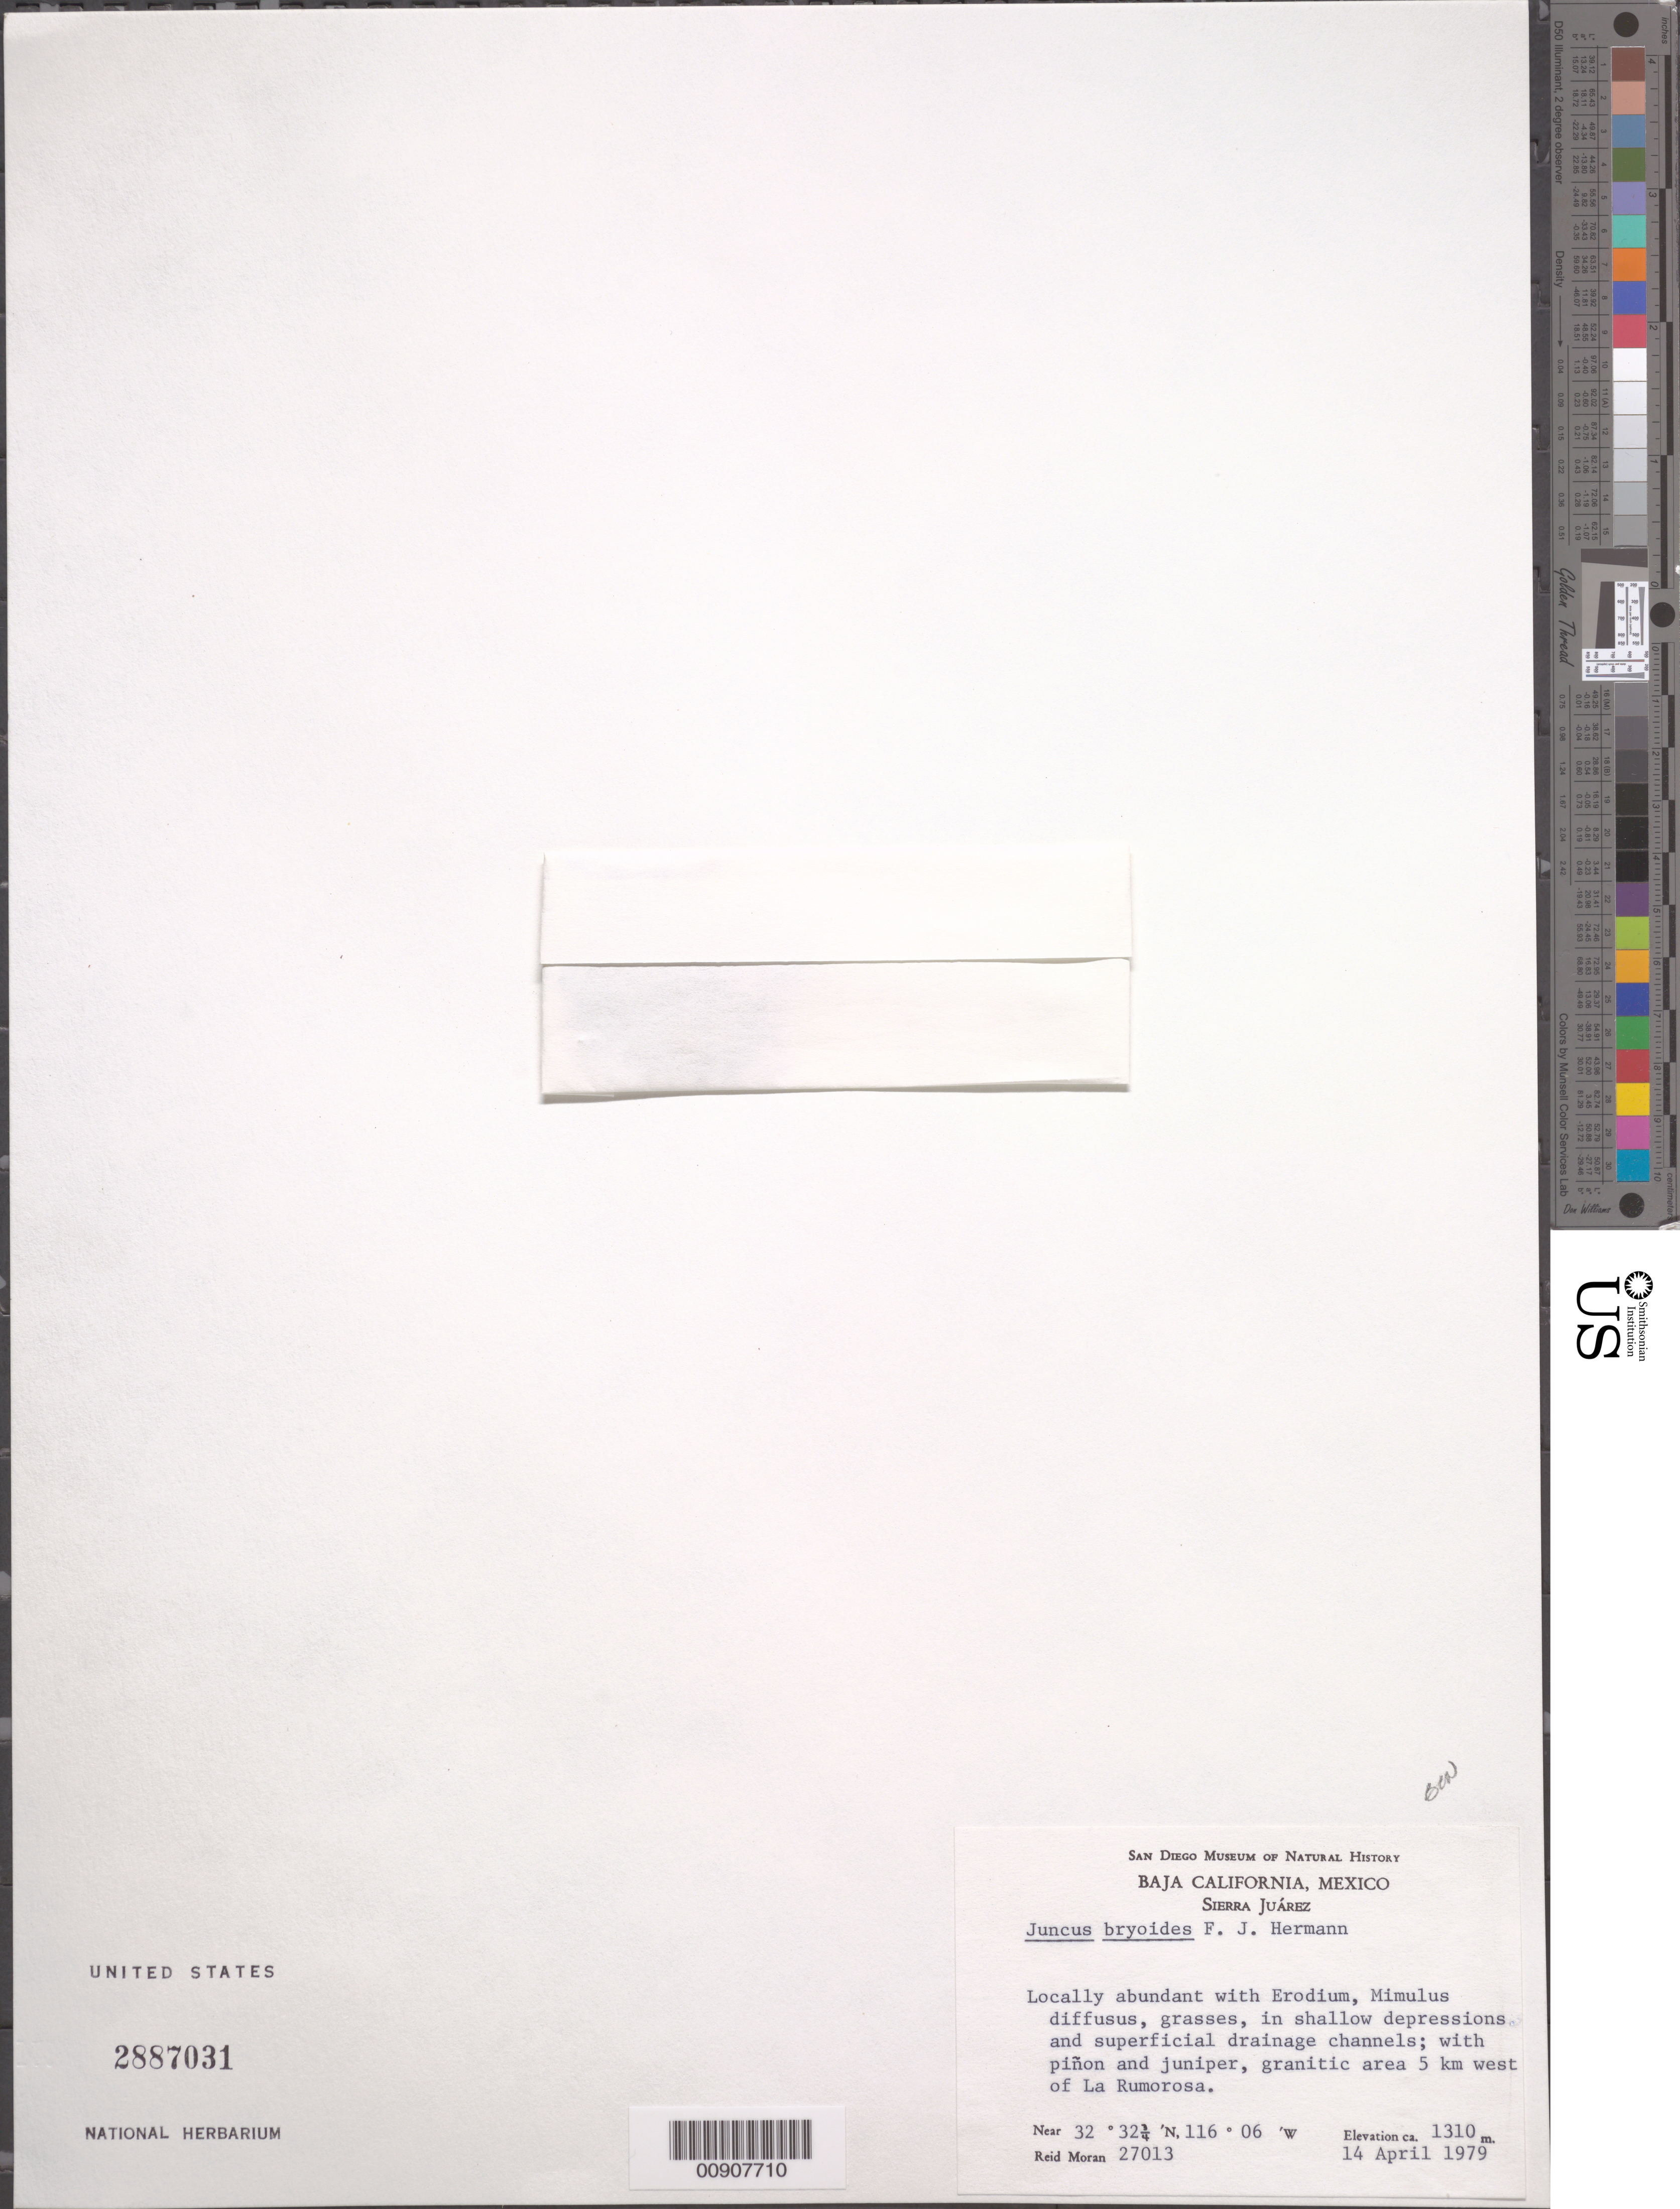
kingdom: Plantae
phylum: Tracheophyta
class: Liliopsida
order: Poales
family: Juncaceae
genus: Juncus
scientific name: Juncus bryoides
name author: F.J. Herm.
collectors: R. V. Moran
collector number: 27013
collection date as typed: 14 Apr 1979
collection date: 1979-04-14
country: Mexico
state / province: Baja California Norte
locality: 5 km west of La Rumorosa. Sierra Juárez.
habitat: With Erodium, Mimulus diffusus, grasses, in shallow depressions and superficial drainage channels; with piñon and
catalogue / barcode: US 2887031